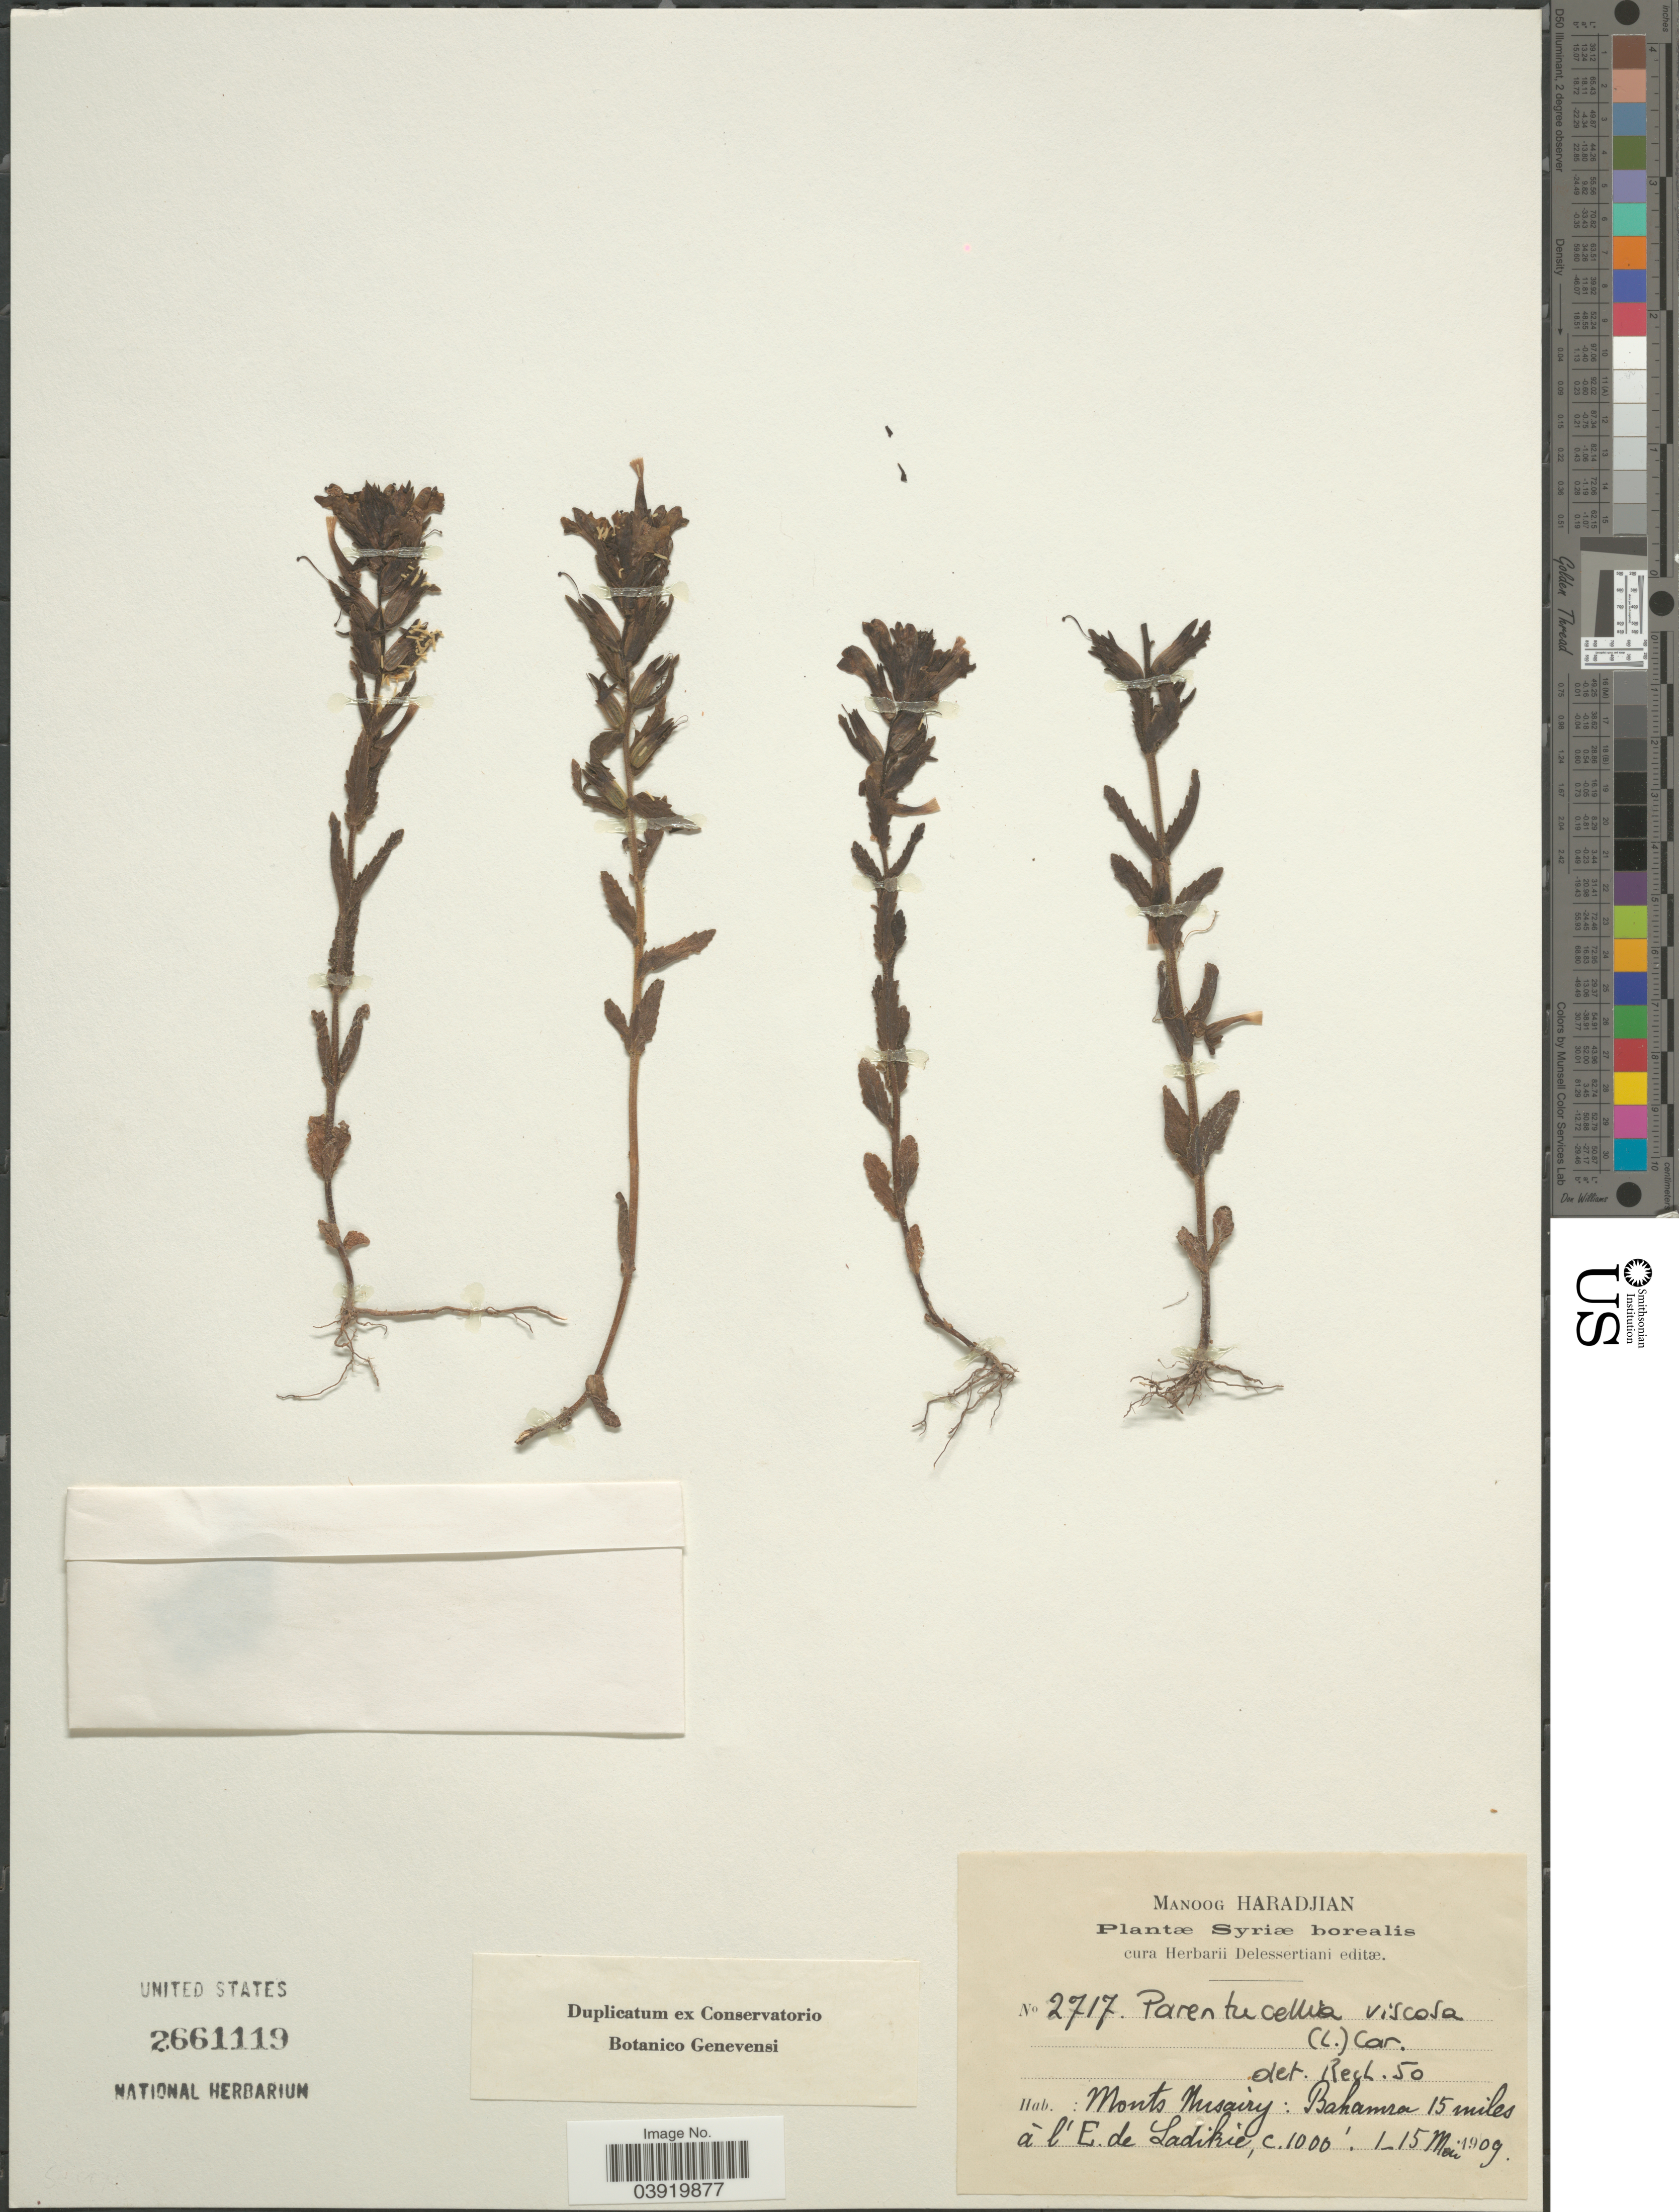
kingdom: Plantae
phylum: Tracheophyta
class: Magnoliopsida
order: Lamiales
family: Orobanchaceae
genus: Parentucellia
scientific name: Parentucellia viscosa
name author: (L.) Caruel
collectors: M. Haradjian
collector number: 2717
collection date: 1909-05-01/1909-05-15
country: Syria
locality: Syriæ borealis. Monts Nusairy: Bahamra 15 miles á l' E. de Ladikie.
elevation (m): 305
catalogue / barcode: US 2661119